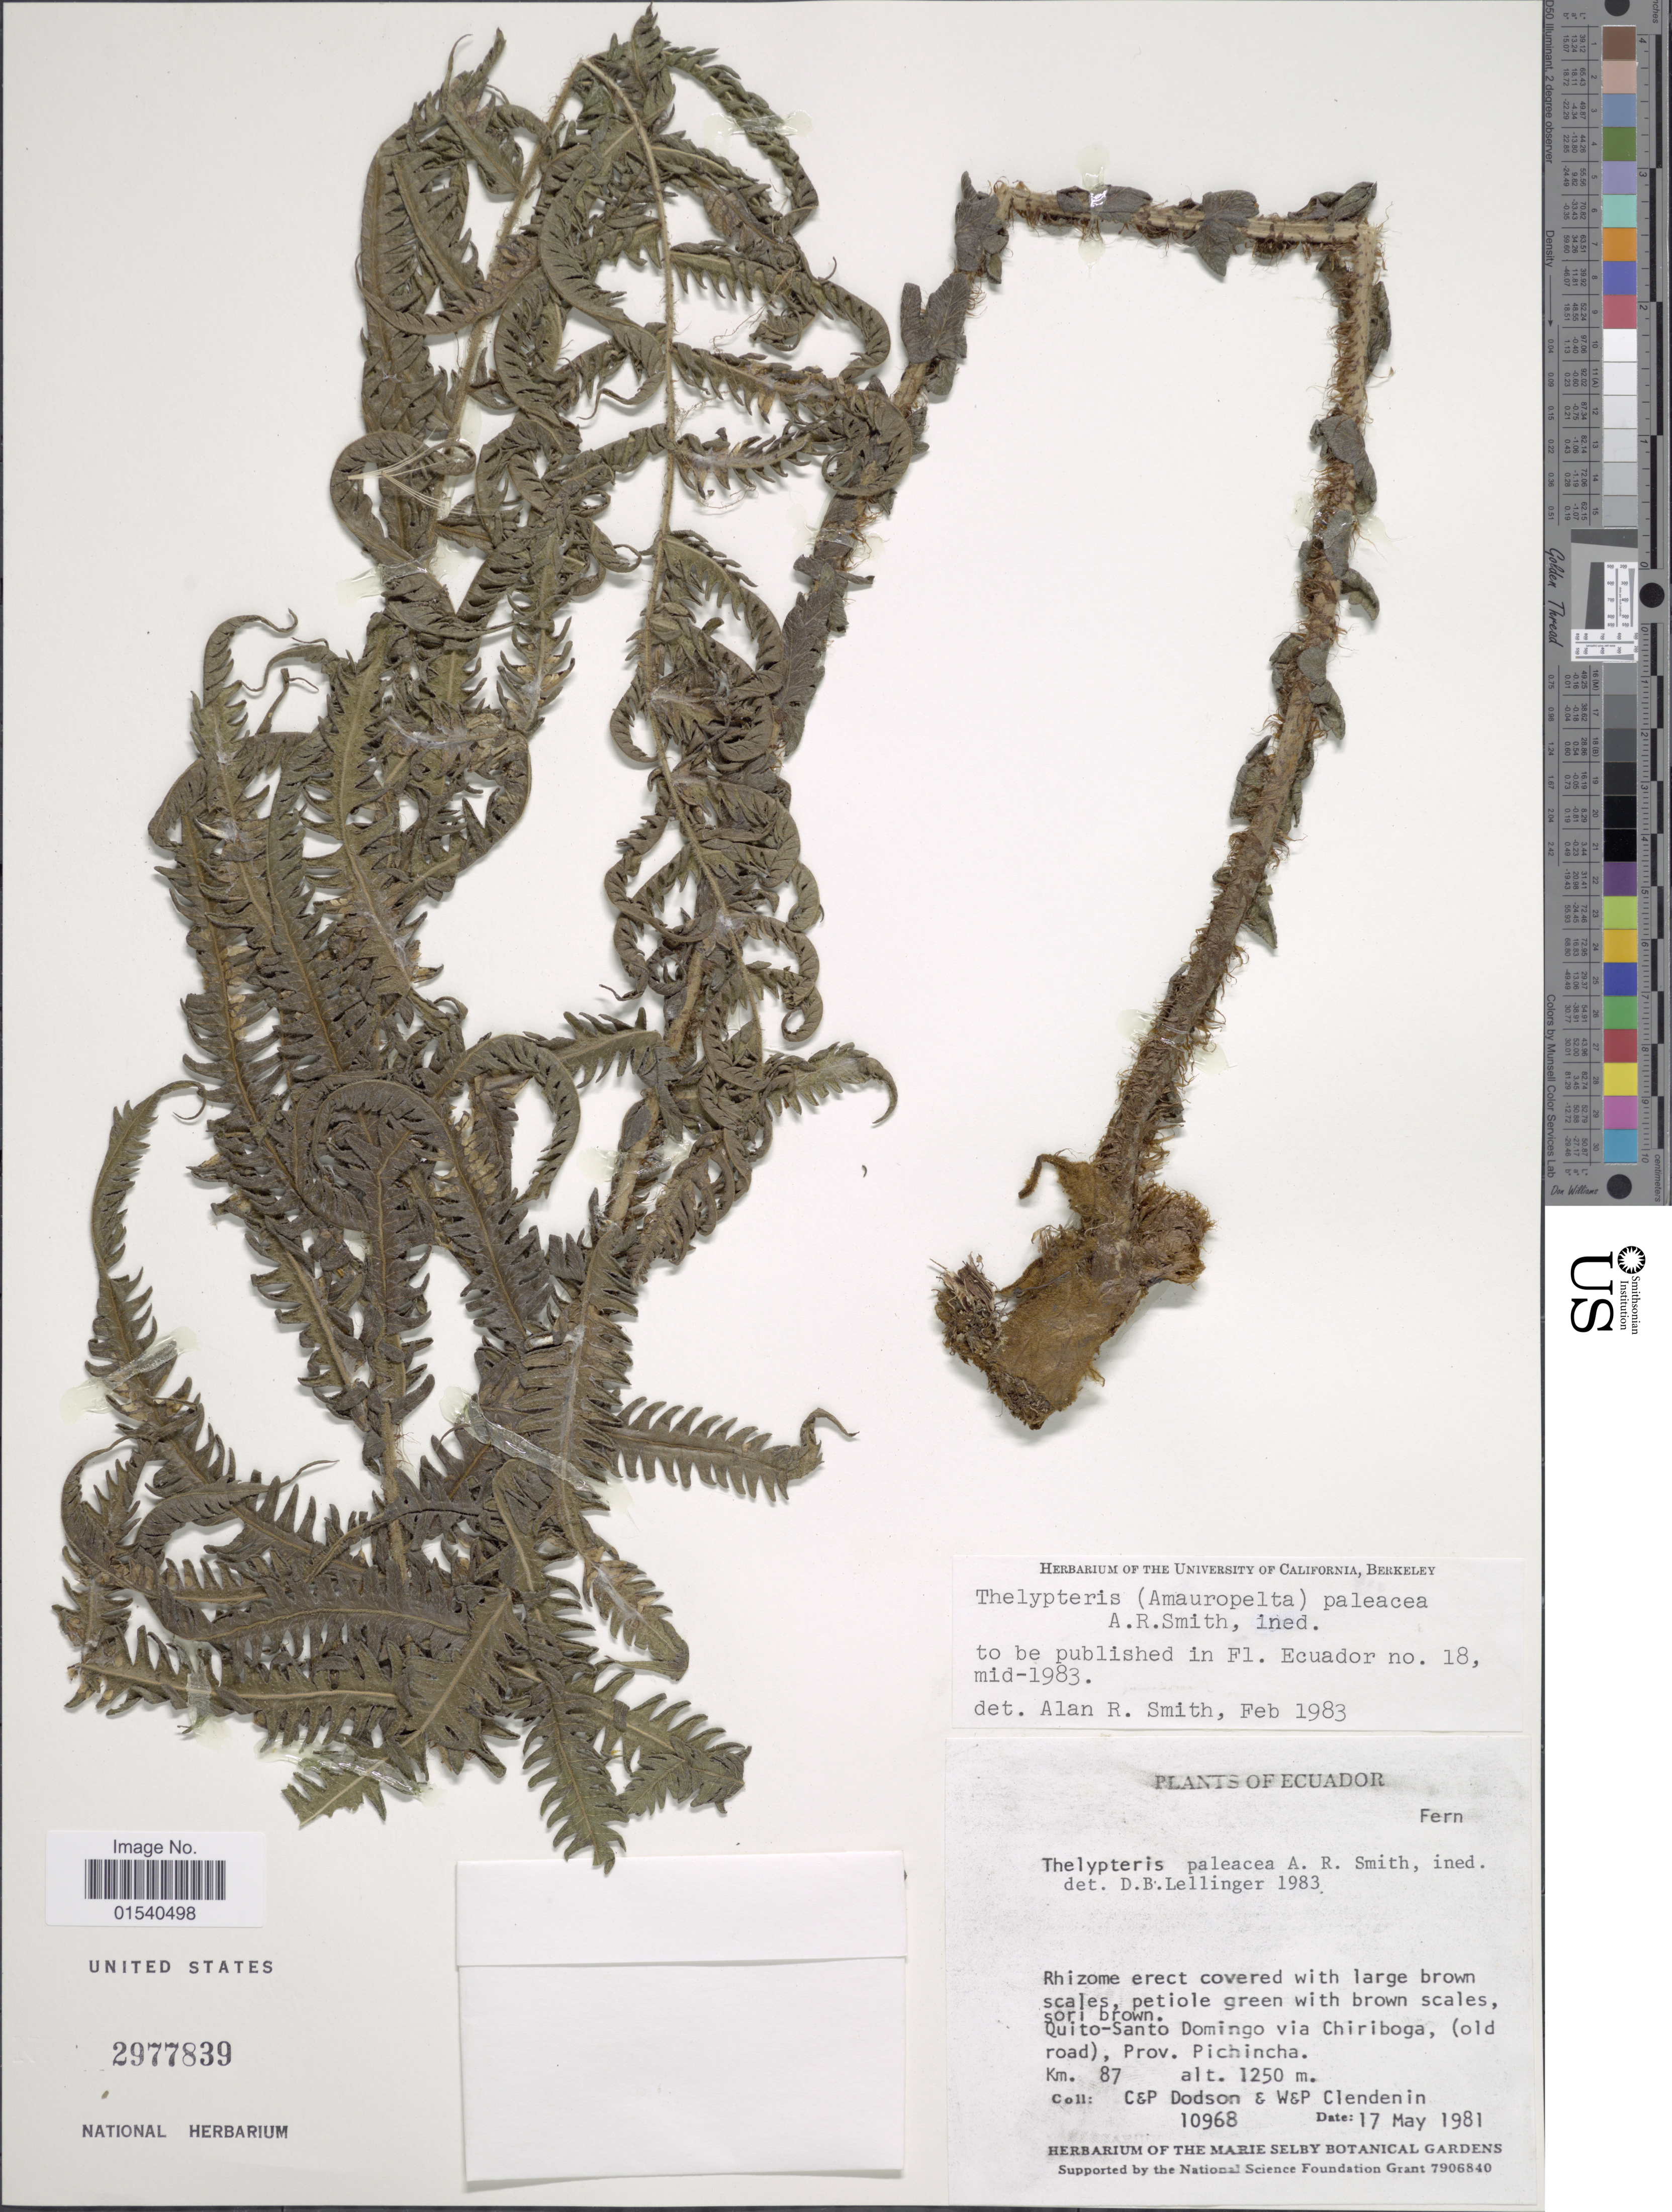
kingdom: Plantae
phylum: Tracheophyta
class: Polypodiopsida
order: Polypodiales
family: Thelypteridaceae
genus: Amauropelta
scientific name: Amauropelta paleacea (A.R. Sm.) comb. nov., ined 2015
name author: (A.R. Sm.)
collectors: C. Dodson, P. M. Dodson, W. Clendenin & P. Clendenin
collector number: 10968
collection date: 1981-05-17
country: Ecuador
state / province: Pichincha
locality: Quito-Santo Domgo via Chiriboga, (old road) km 87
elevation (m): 1250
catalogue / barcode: US 2977839